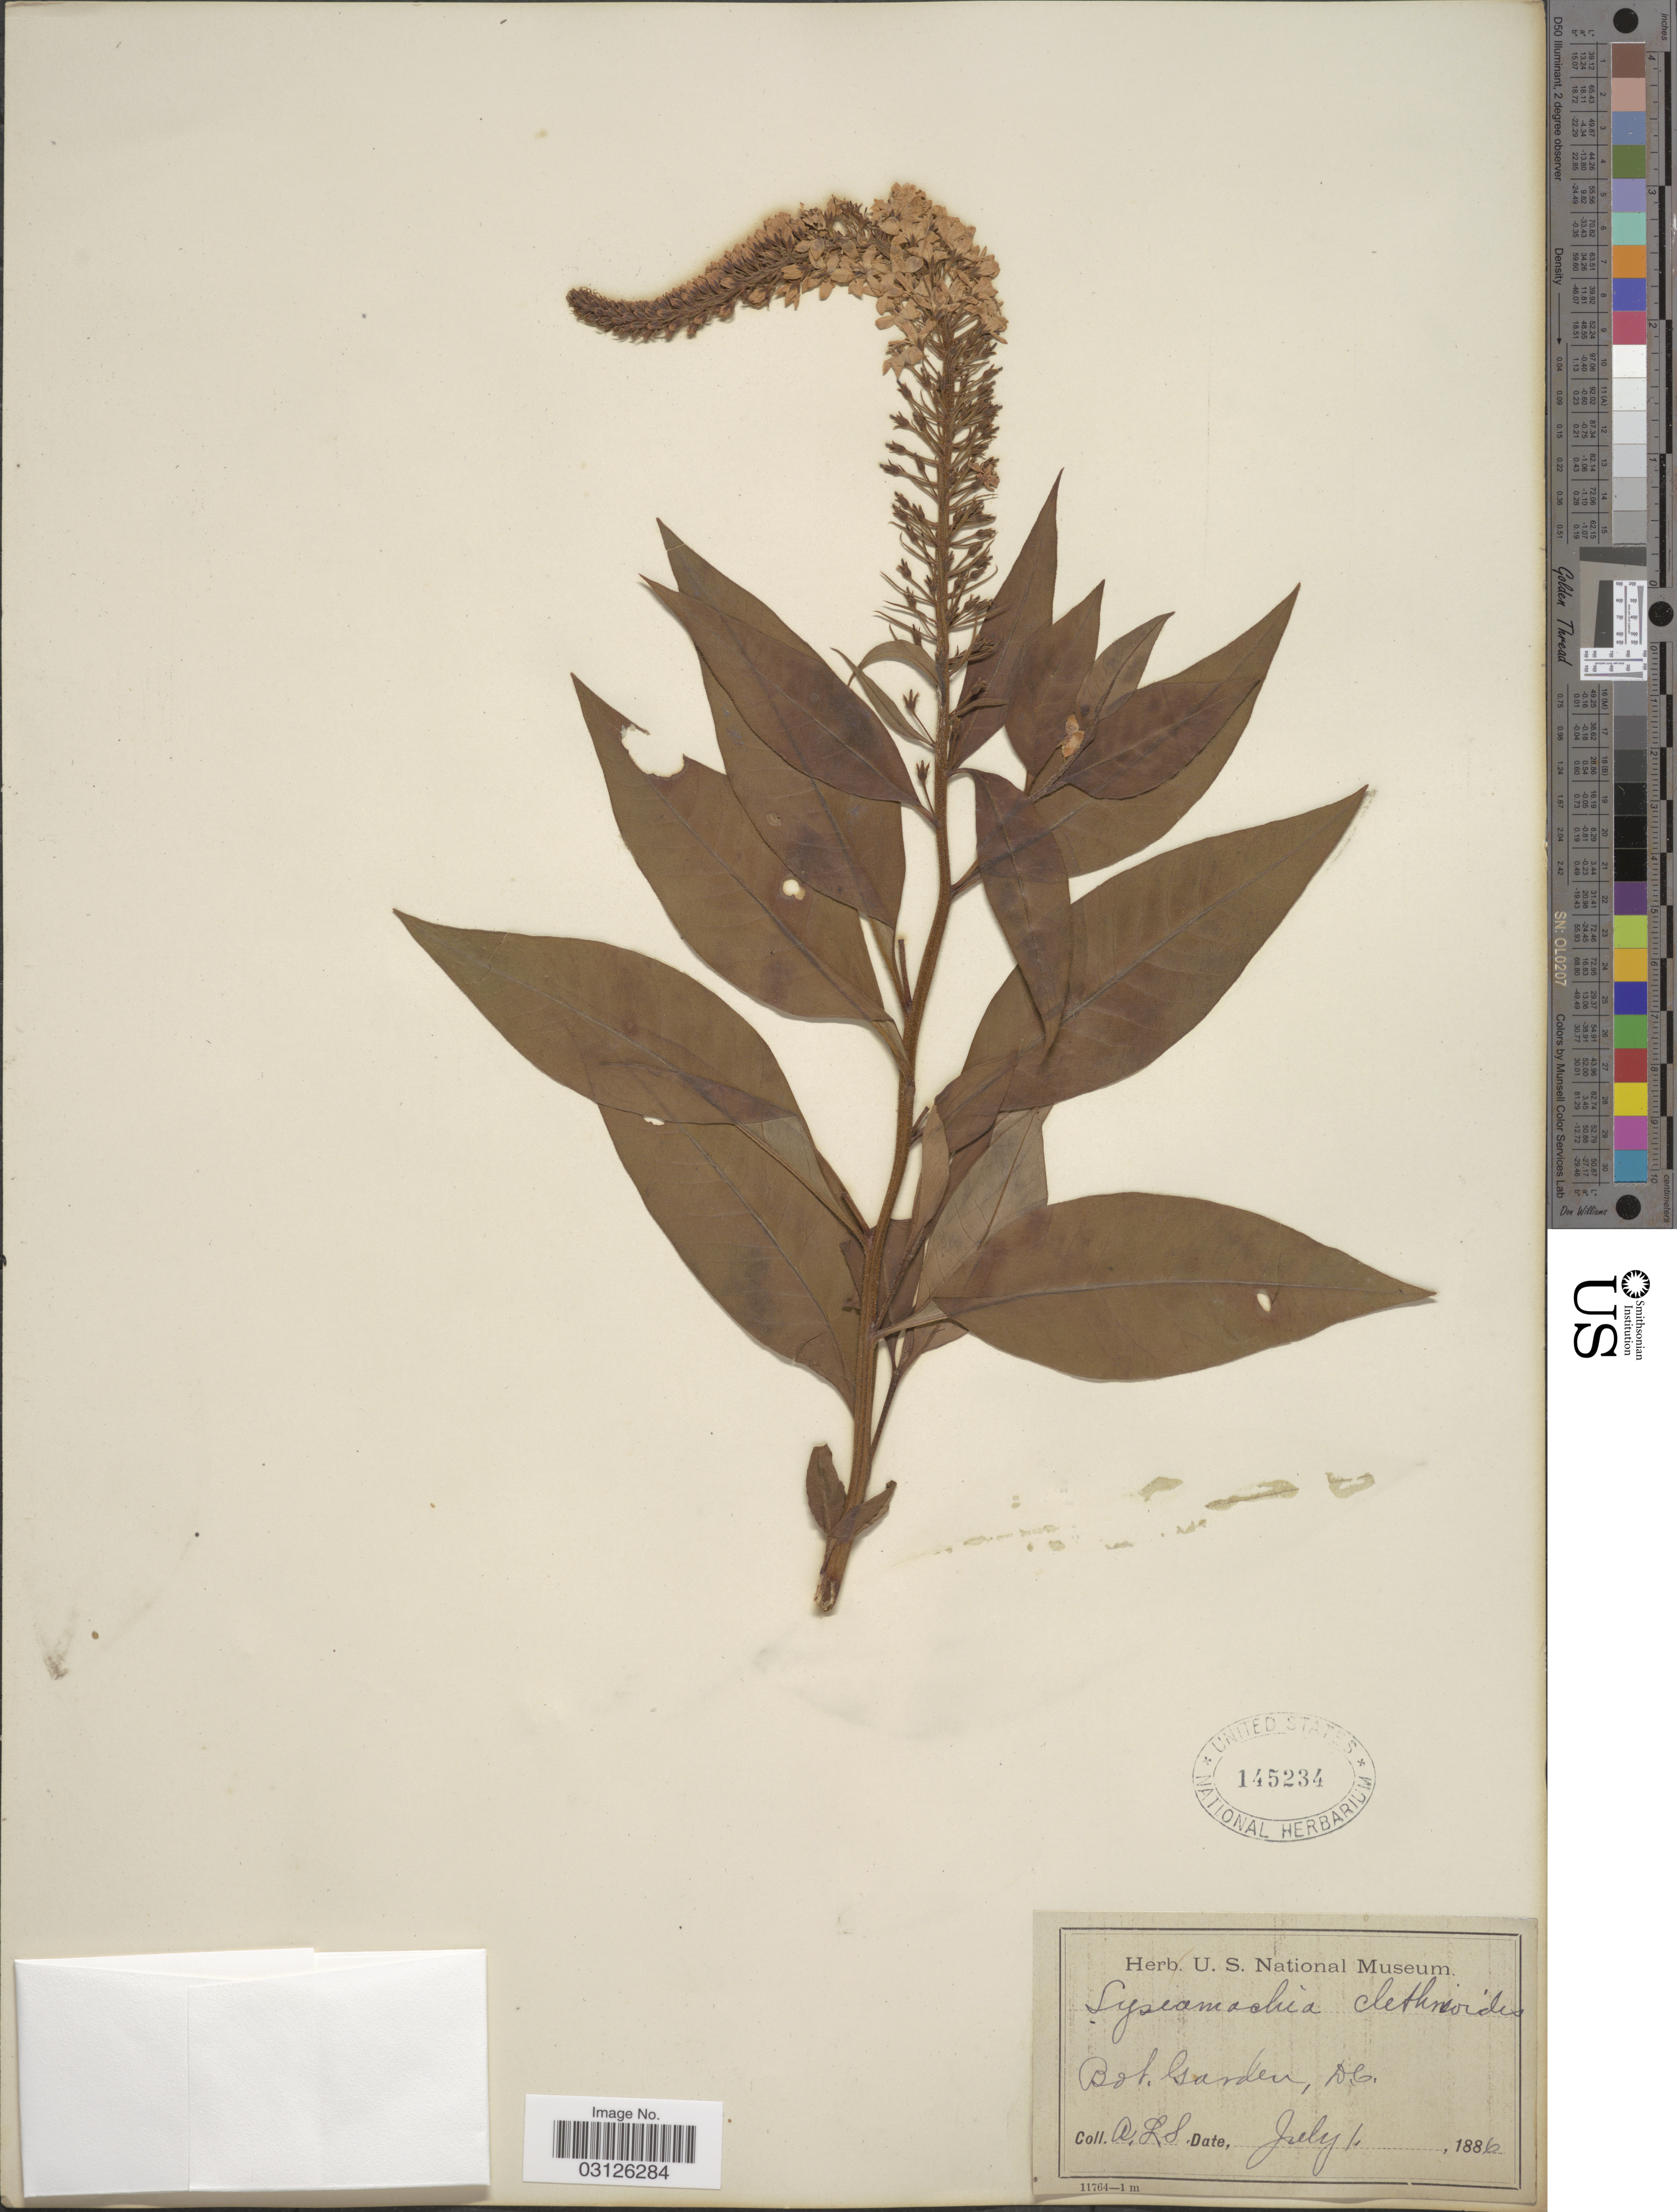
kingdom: Plantae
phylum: Tracheophyta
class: Magnoliopsida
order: Ericales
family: Primulaceae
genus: Lysimachia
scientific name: Lysimachia clethroides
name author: Duby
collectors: A. L. S.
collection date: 1886-07-01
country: United States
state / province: District of Columbia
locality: Bot. Garden, D.C.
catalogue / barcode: US 145234